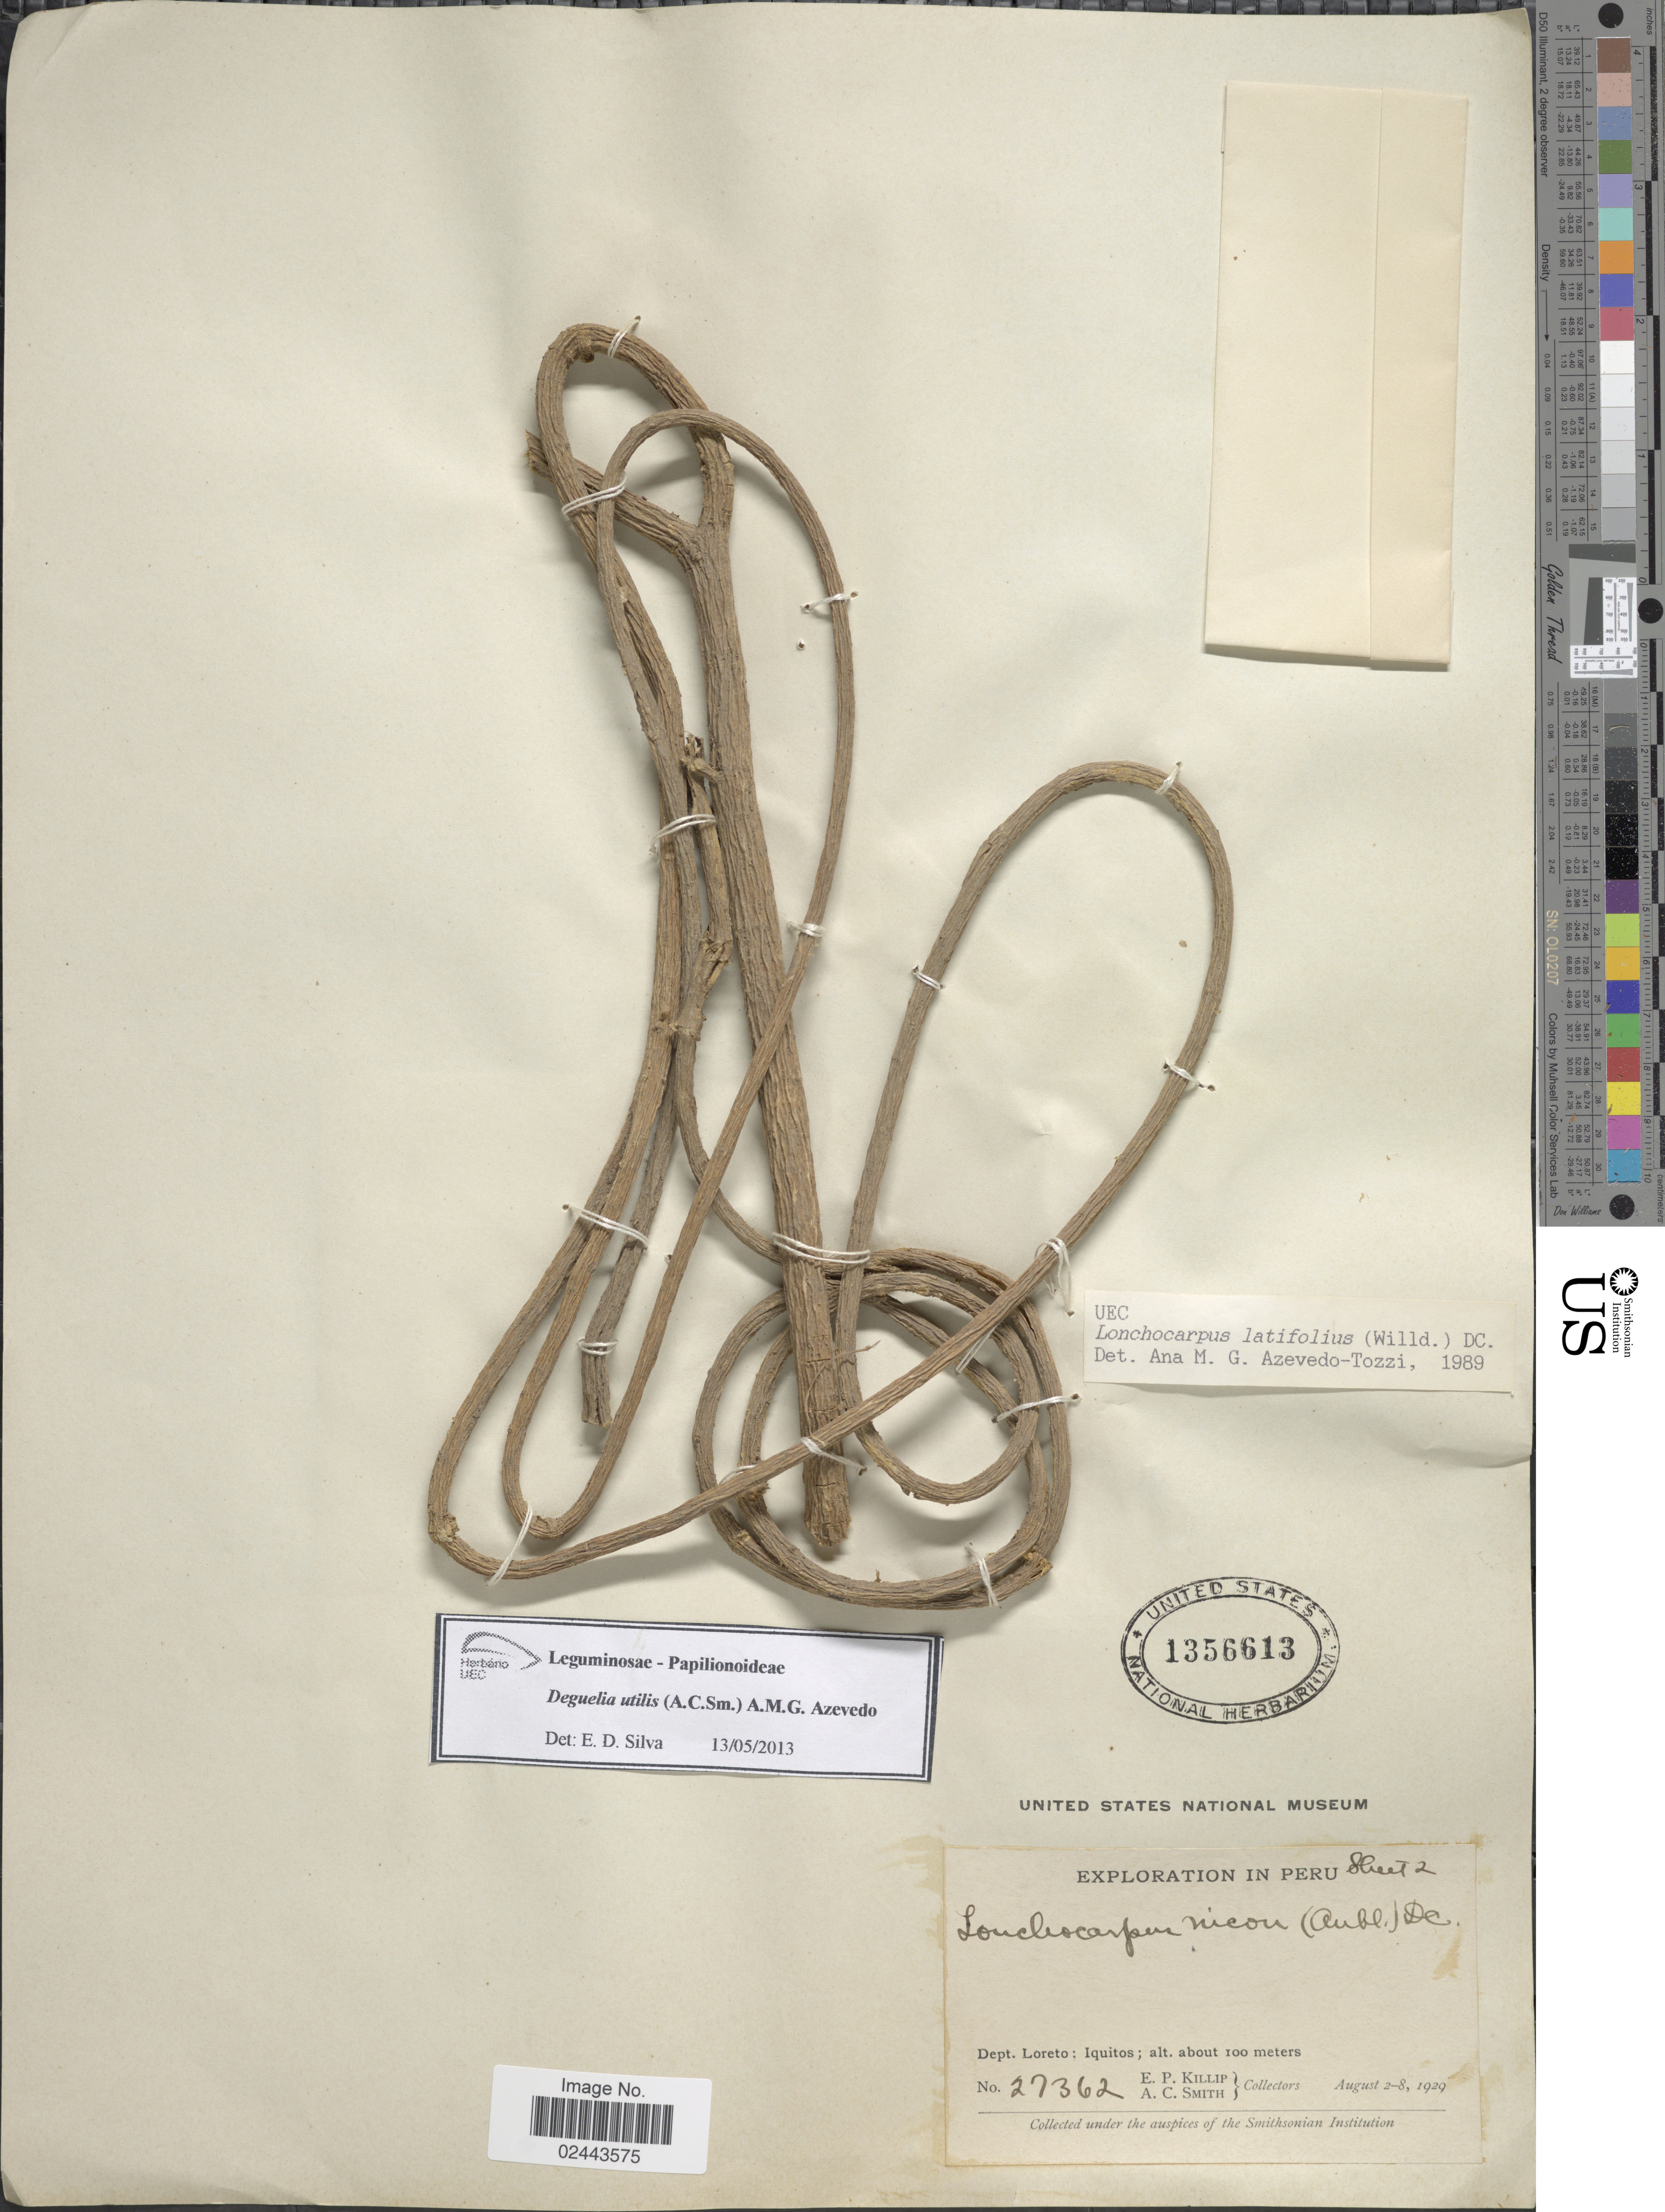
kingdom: Plantae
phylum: Tracheophyta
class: Magnoliopsida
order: Fabales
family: Fabaceae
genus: Deguelia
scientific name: Deguelia utilis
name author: (A.C. Sm.) A.M.G. Azevedo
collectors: E. P. Killip & A. C. Smith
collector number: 27362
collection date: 1929-08-02/1929-08-08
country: Peru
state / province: Loreto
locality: Iquitos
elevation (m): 100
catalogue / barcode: US 1356613